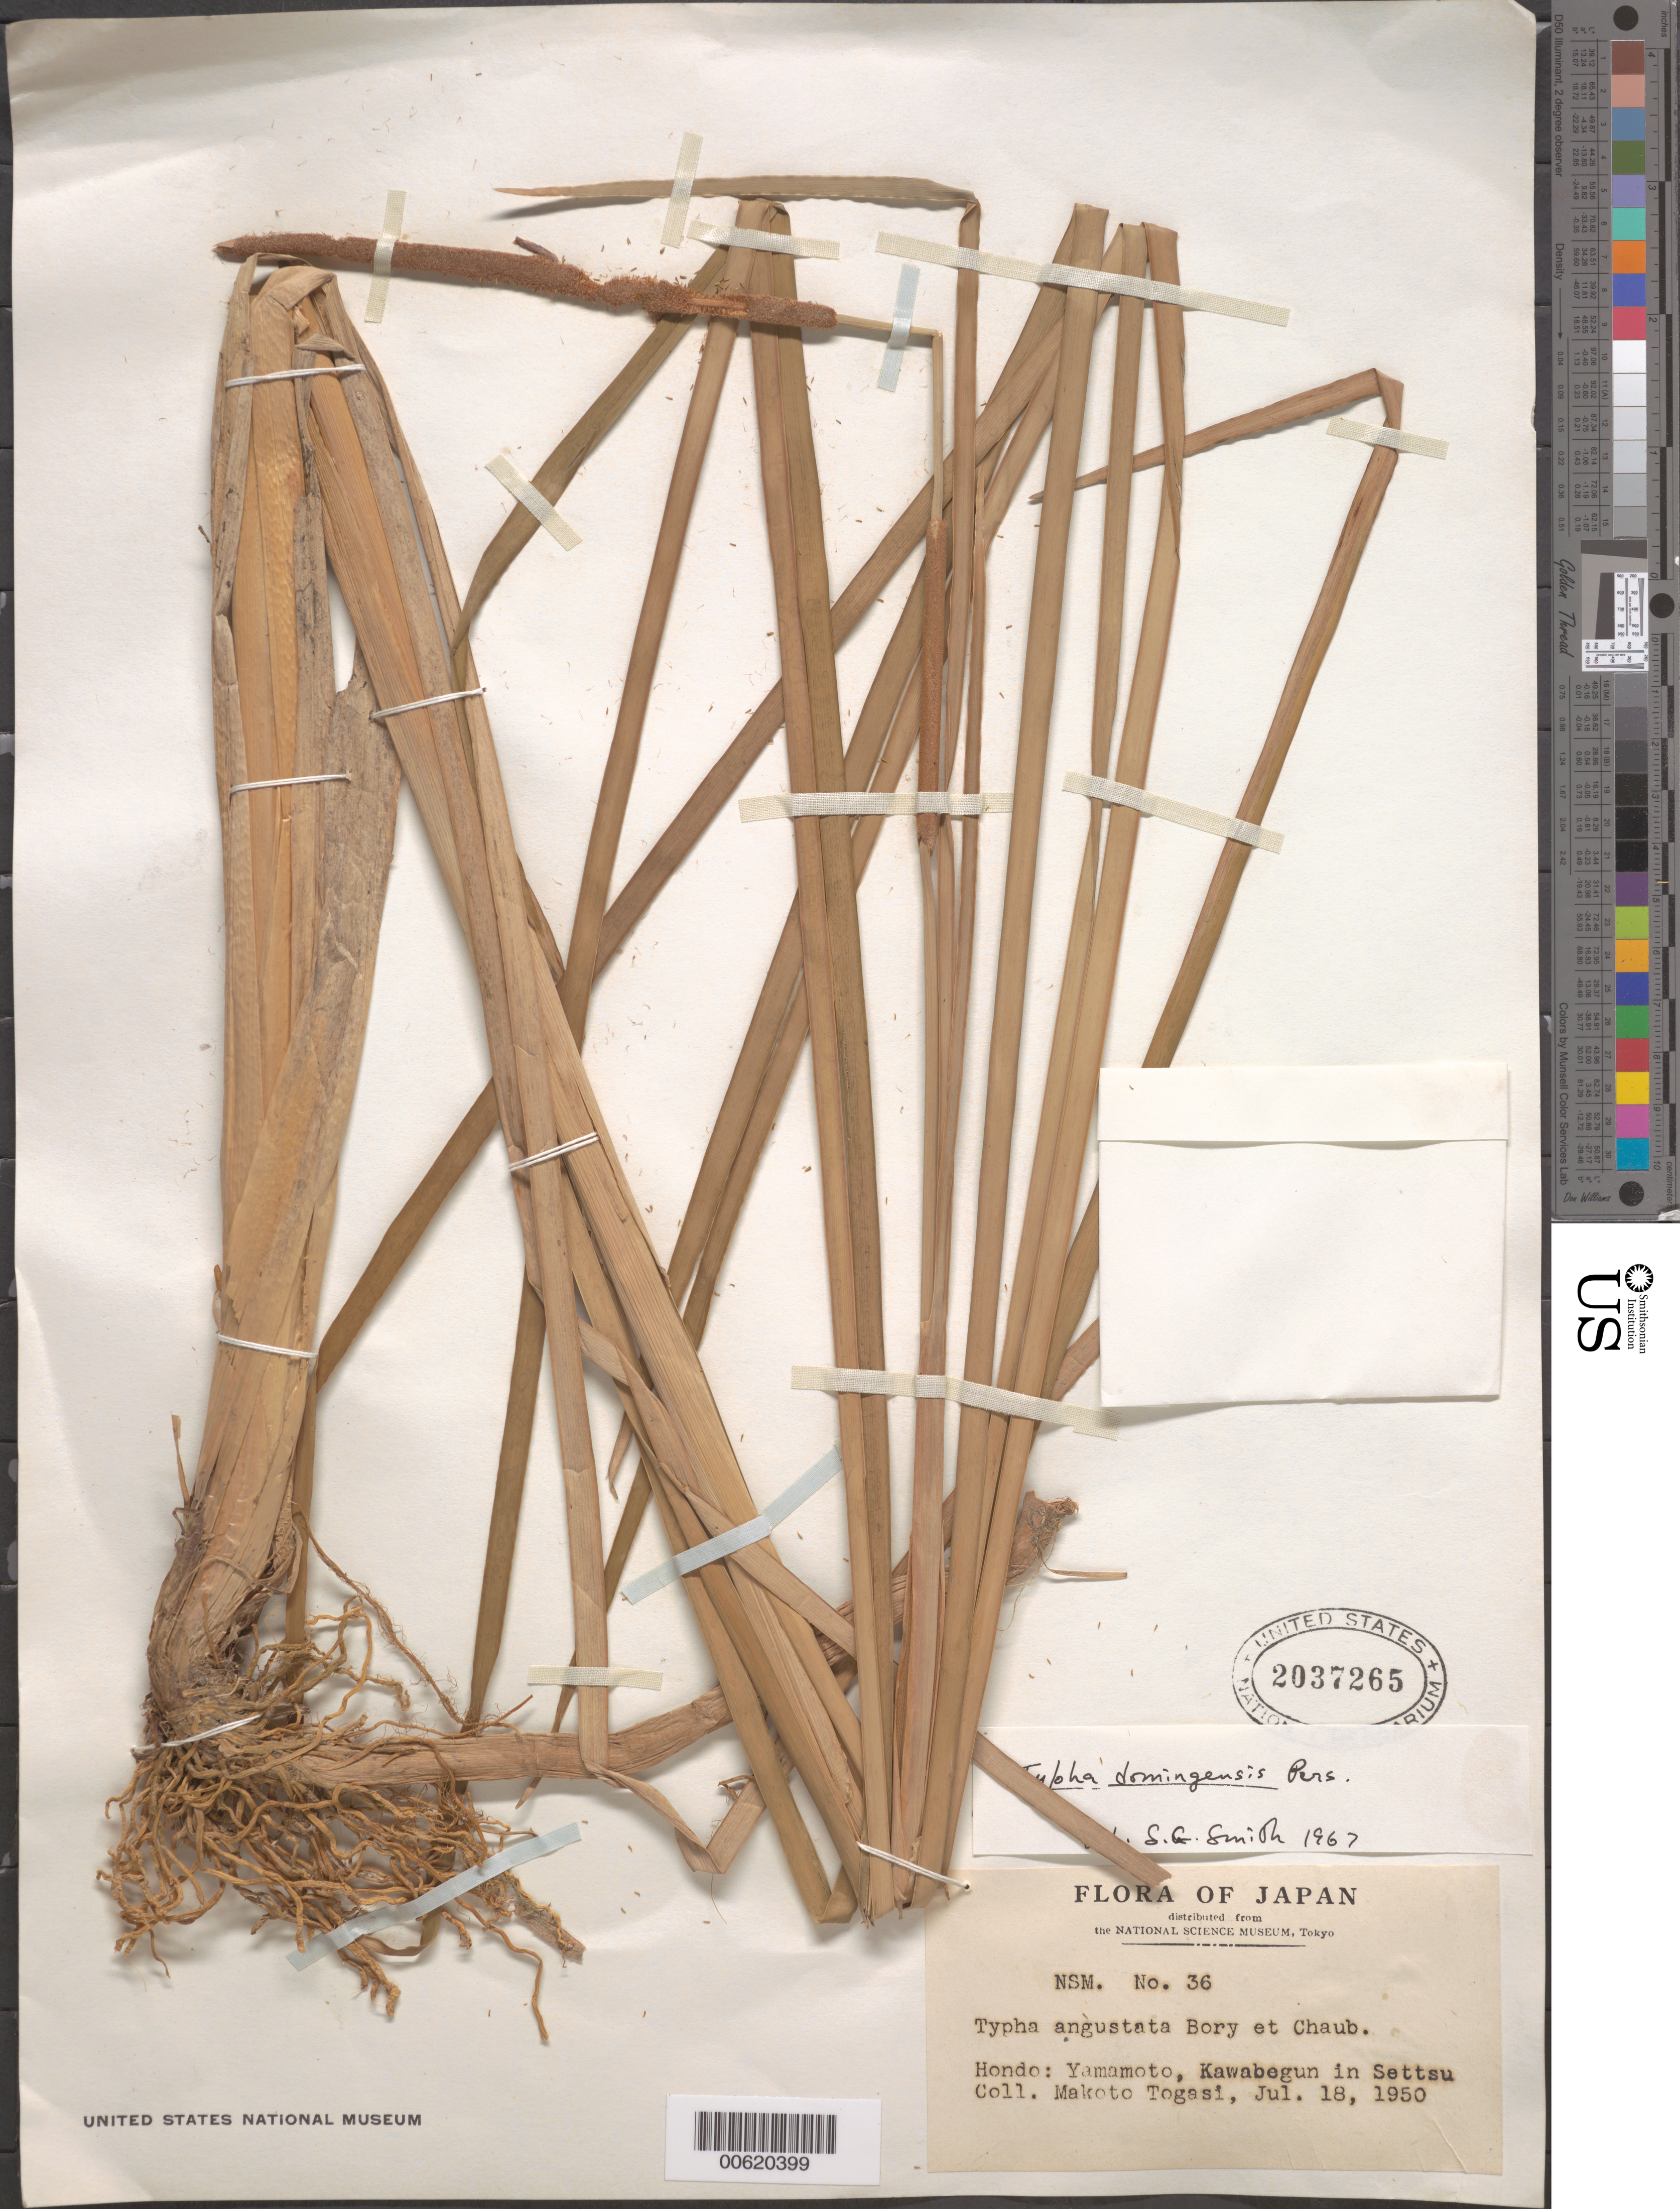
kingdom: Plantae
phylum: Tracheophyta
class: Liliopsida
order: Poales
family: Typhaceae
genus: Typha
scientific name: Typha domingensis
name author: Pers.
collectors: M. Togasi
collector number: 36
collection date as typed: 18 Jul 1950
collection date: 1950-07-18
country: Japan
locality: Hondo, Yamamoto, Kawabegun in Settsu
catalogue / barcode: US 2037265